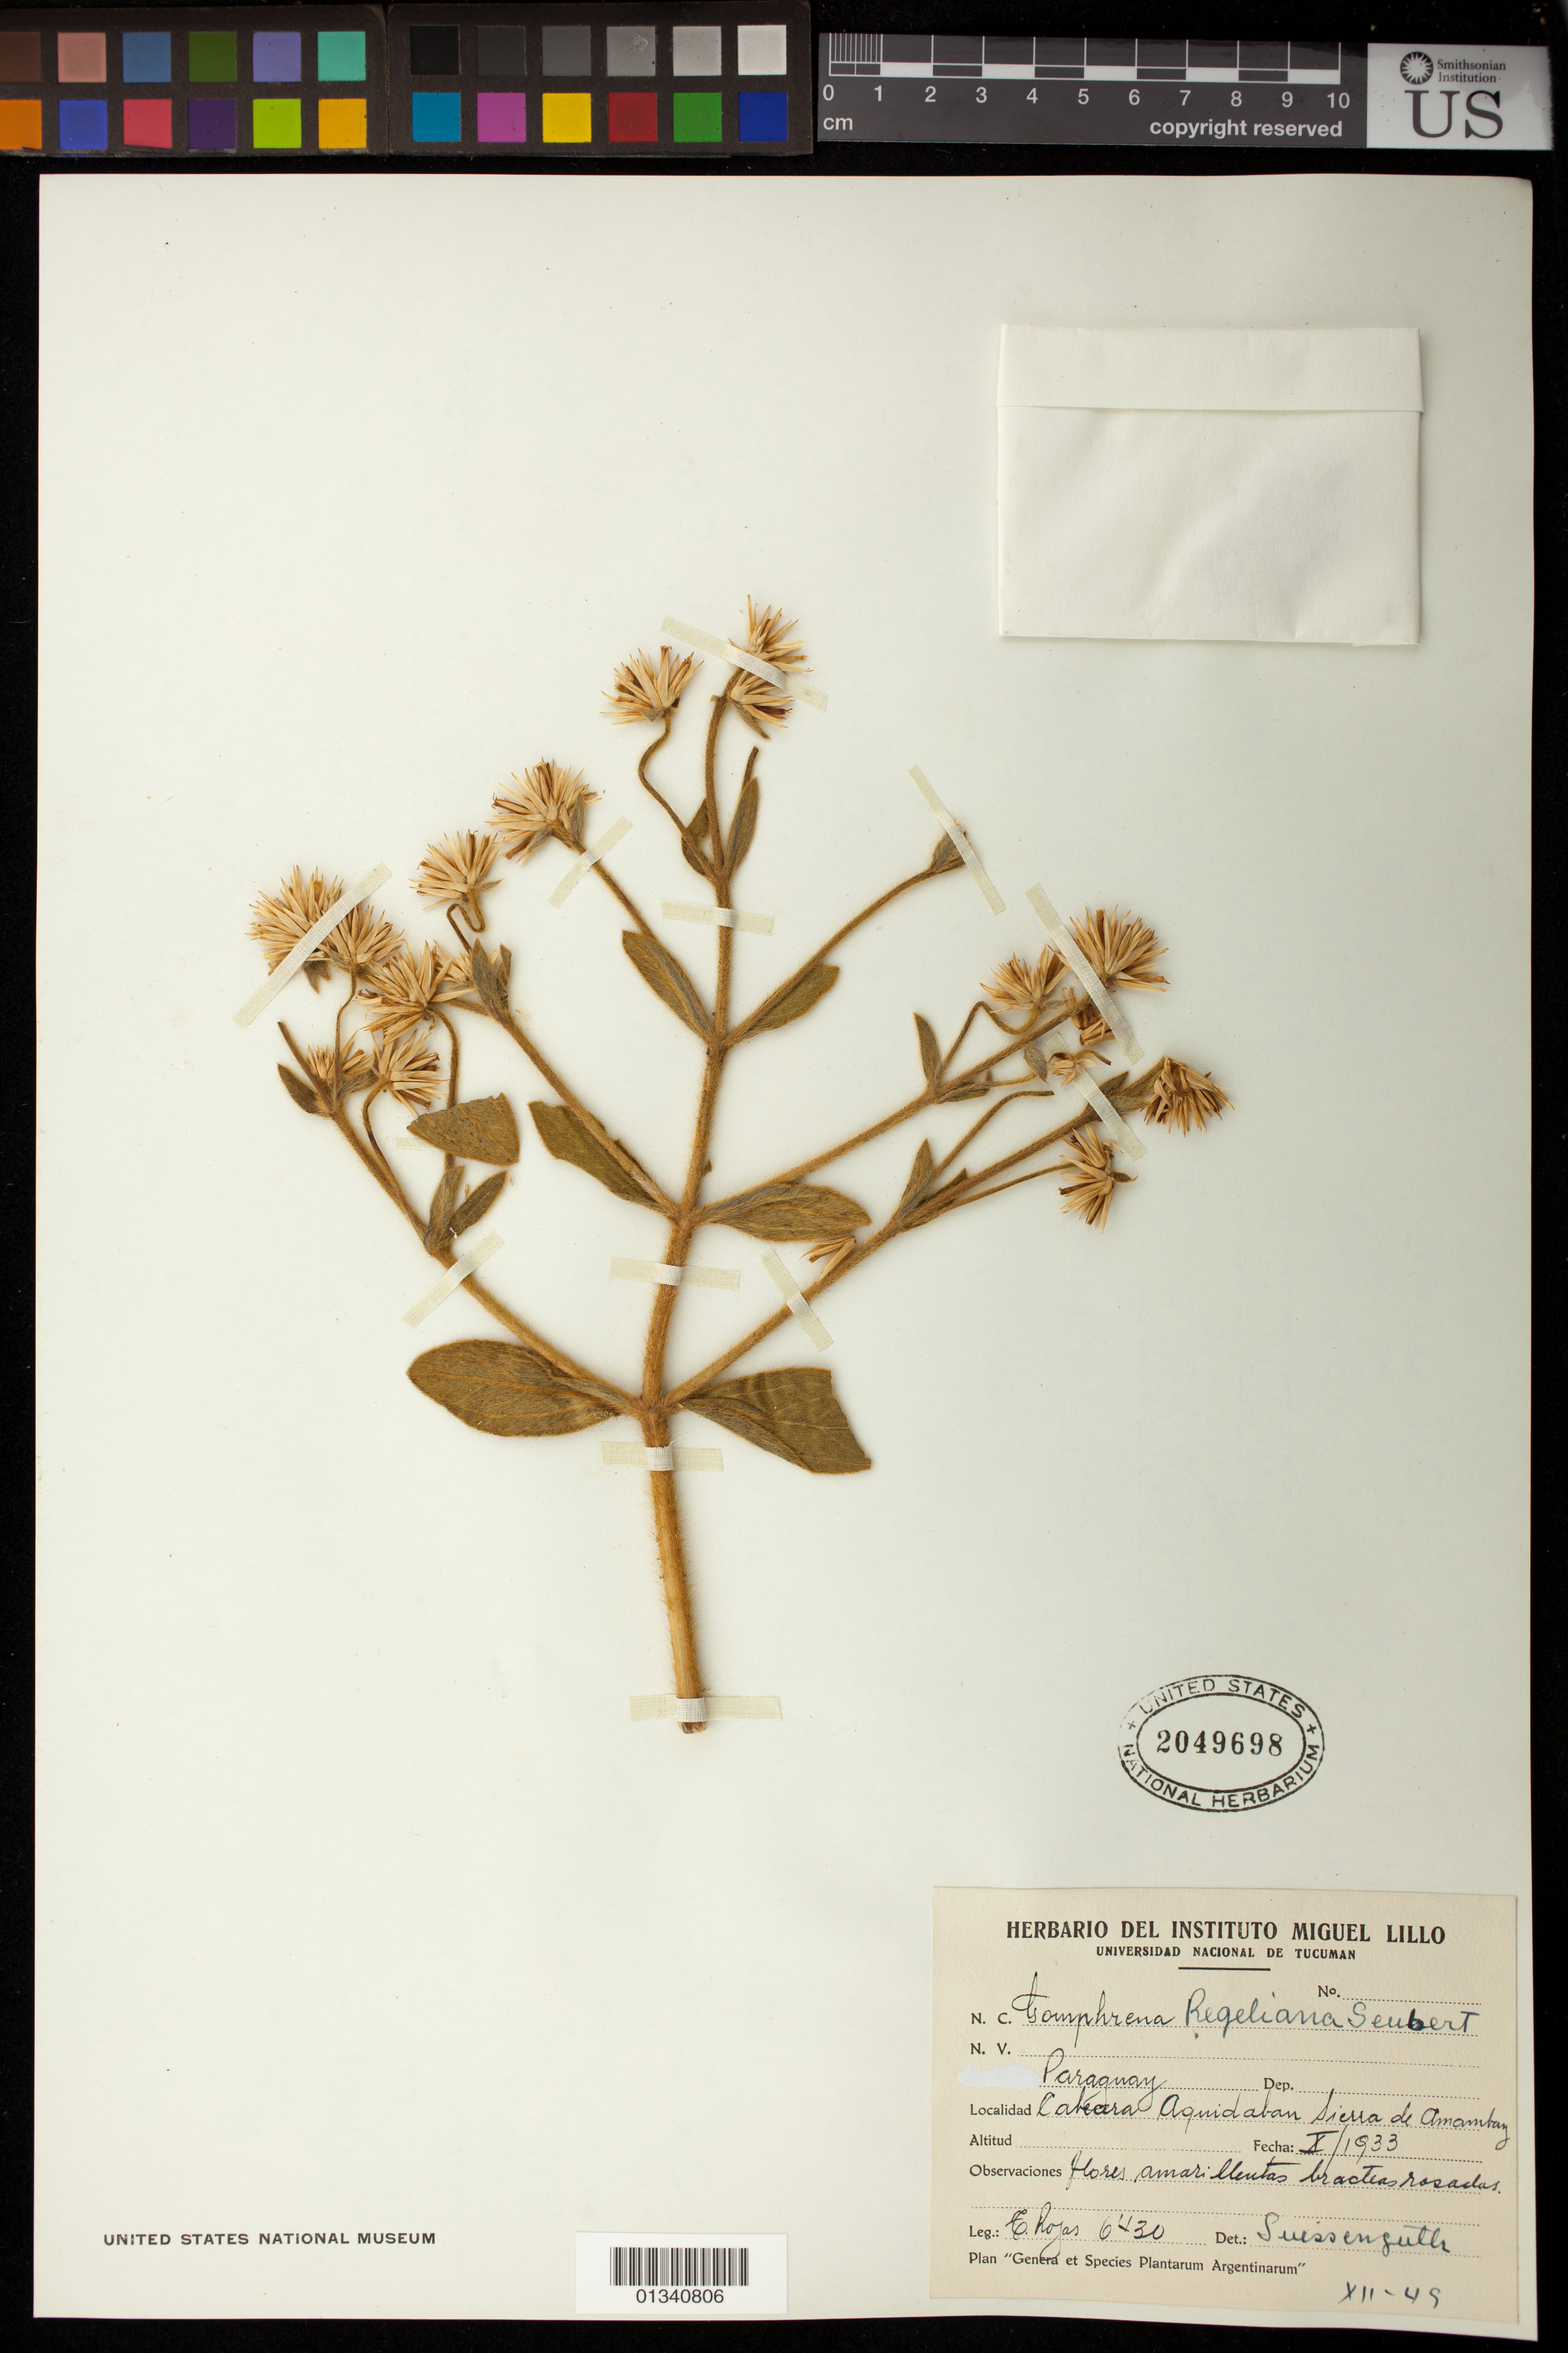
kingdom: Plantae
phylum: Tracheophyta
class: Magnoliopsida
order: Caryophyllales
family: Amaranthaceae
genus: Gomphrena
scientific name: Gomphrena regeliana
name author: Seub.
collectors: F. Rojas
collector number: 6430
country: Paraguay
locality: Aquidaban. Sierra de Amambay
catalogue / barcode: US 2049698